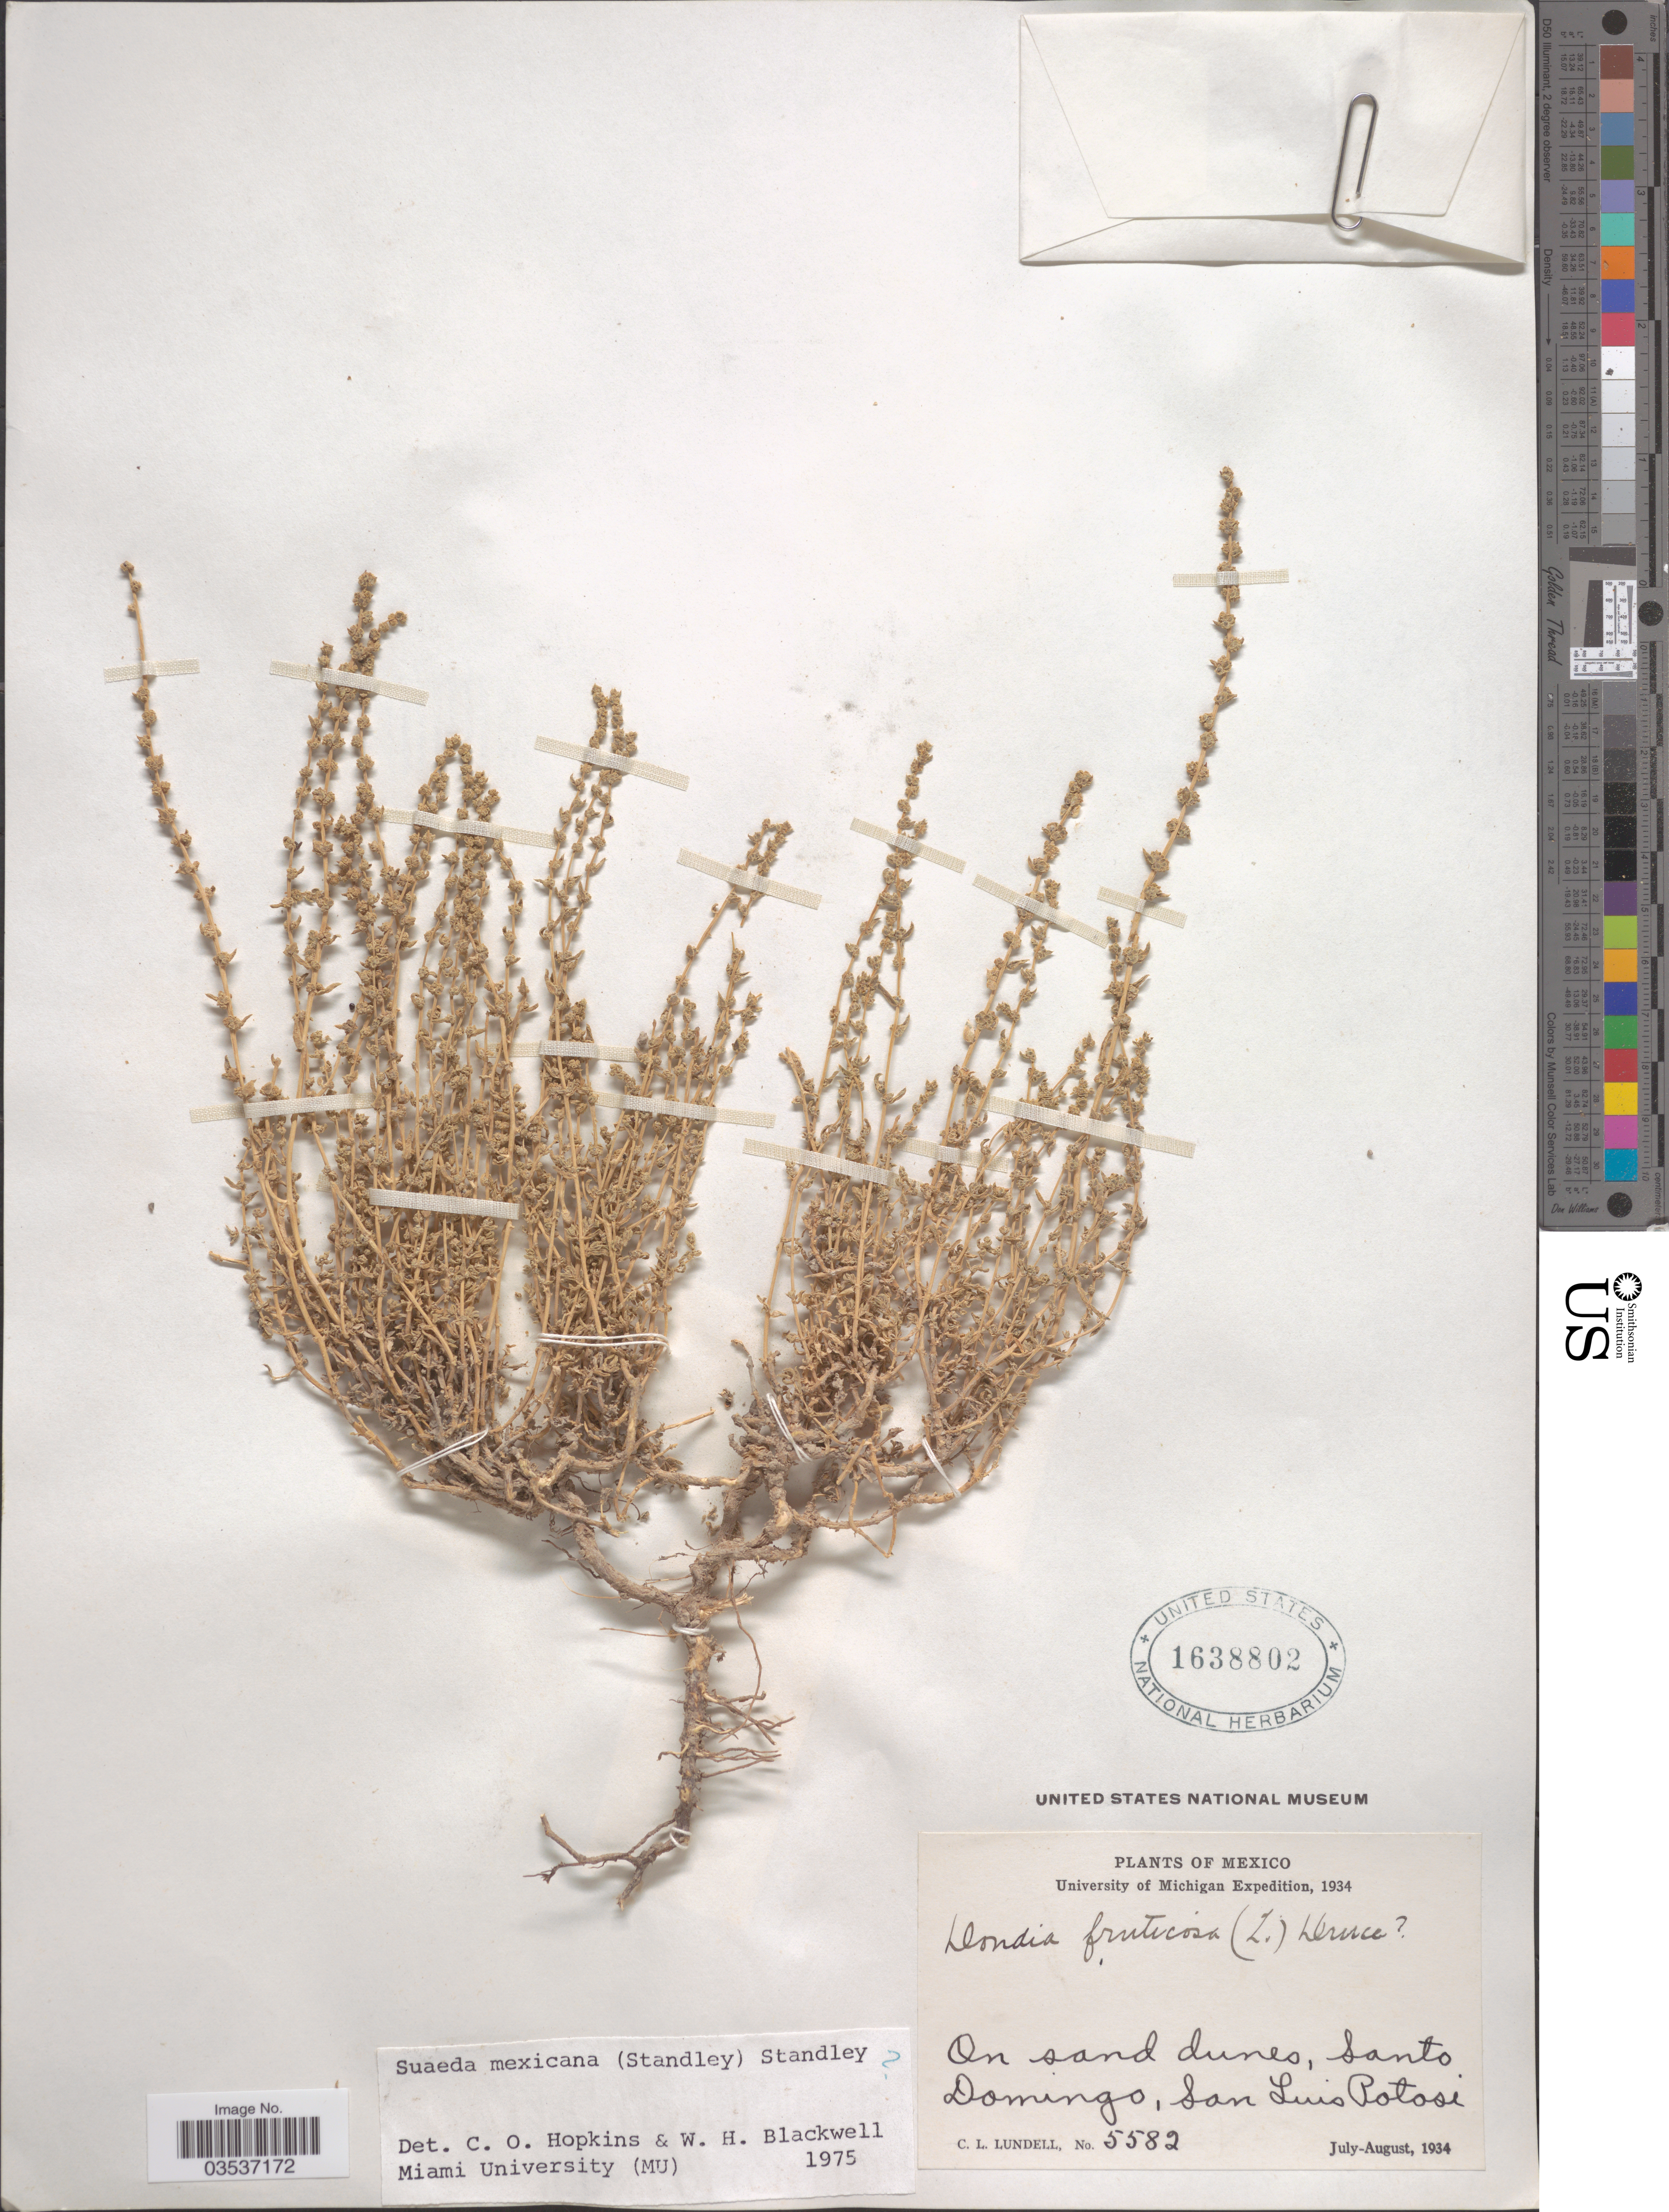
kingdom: Plantae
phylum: Tracheophyta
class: Magnoliopsida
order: Caryophyllales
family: Amaranthaceae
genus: Suaeda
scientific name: Suaeda mexicana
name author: (Standl.) Standl.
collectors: C. L. Lundell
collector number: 5582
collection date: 1934-07/1934-08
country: Mexico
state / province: San Luis Potosí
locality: Santo Domingo.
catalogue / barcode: US 1638802